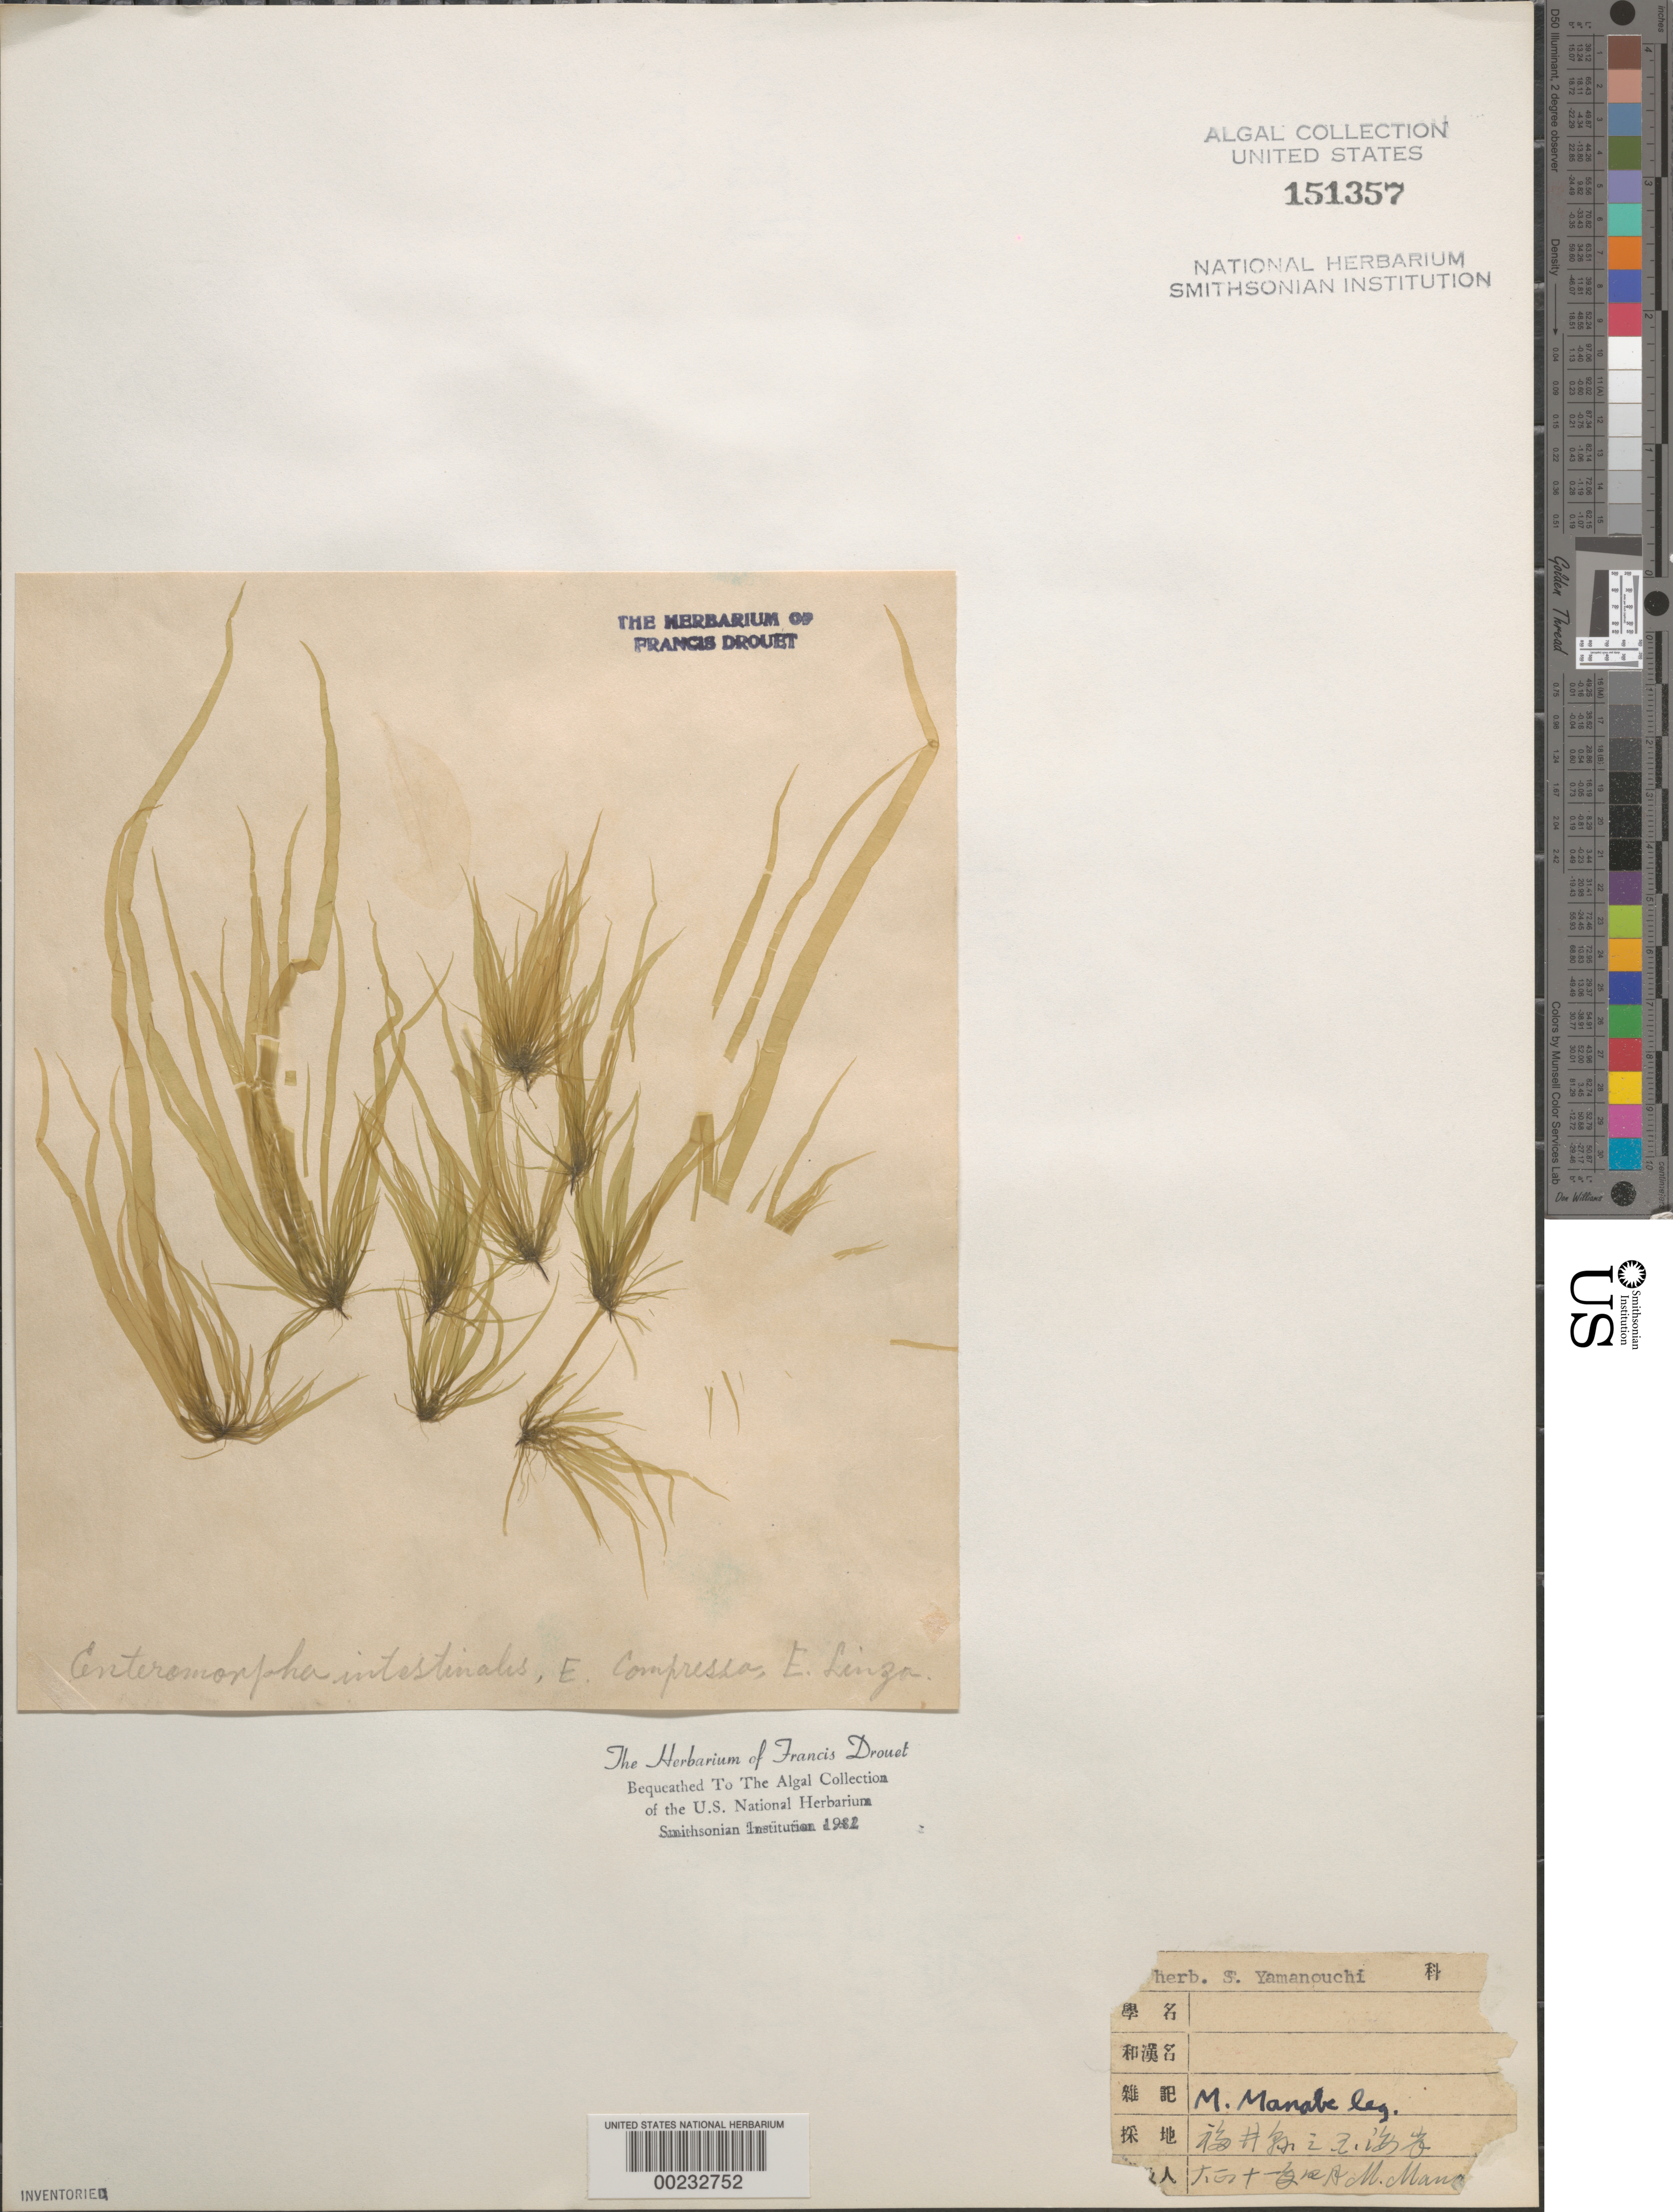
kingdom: Plantae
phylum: Chlorophyta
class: Ulvophyceae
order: Ulvales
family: Ulvaceae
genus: Ulva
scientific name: Ulva intestinalis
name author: L.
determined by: Algae name updating Project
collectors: M. Manabe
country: Japan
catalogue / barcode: US 151357